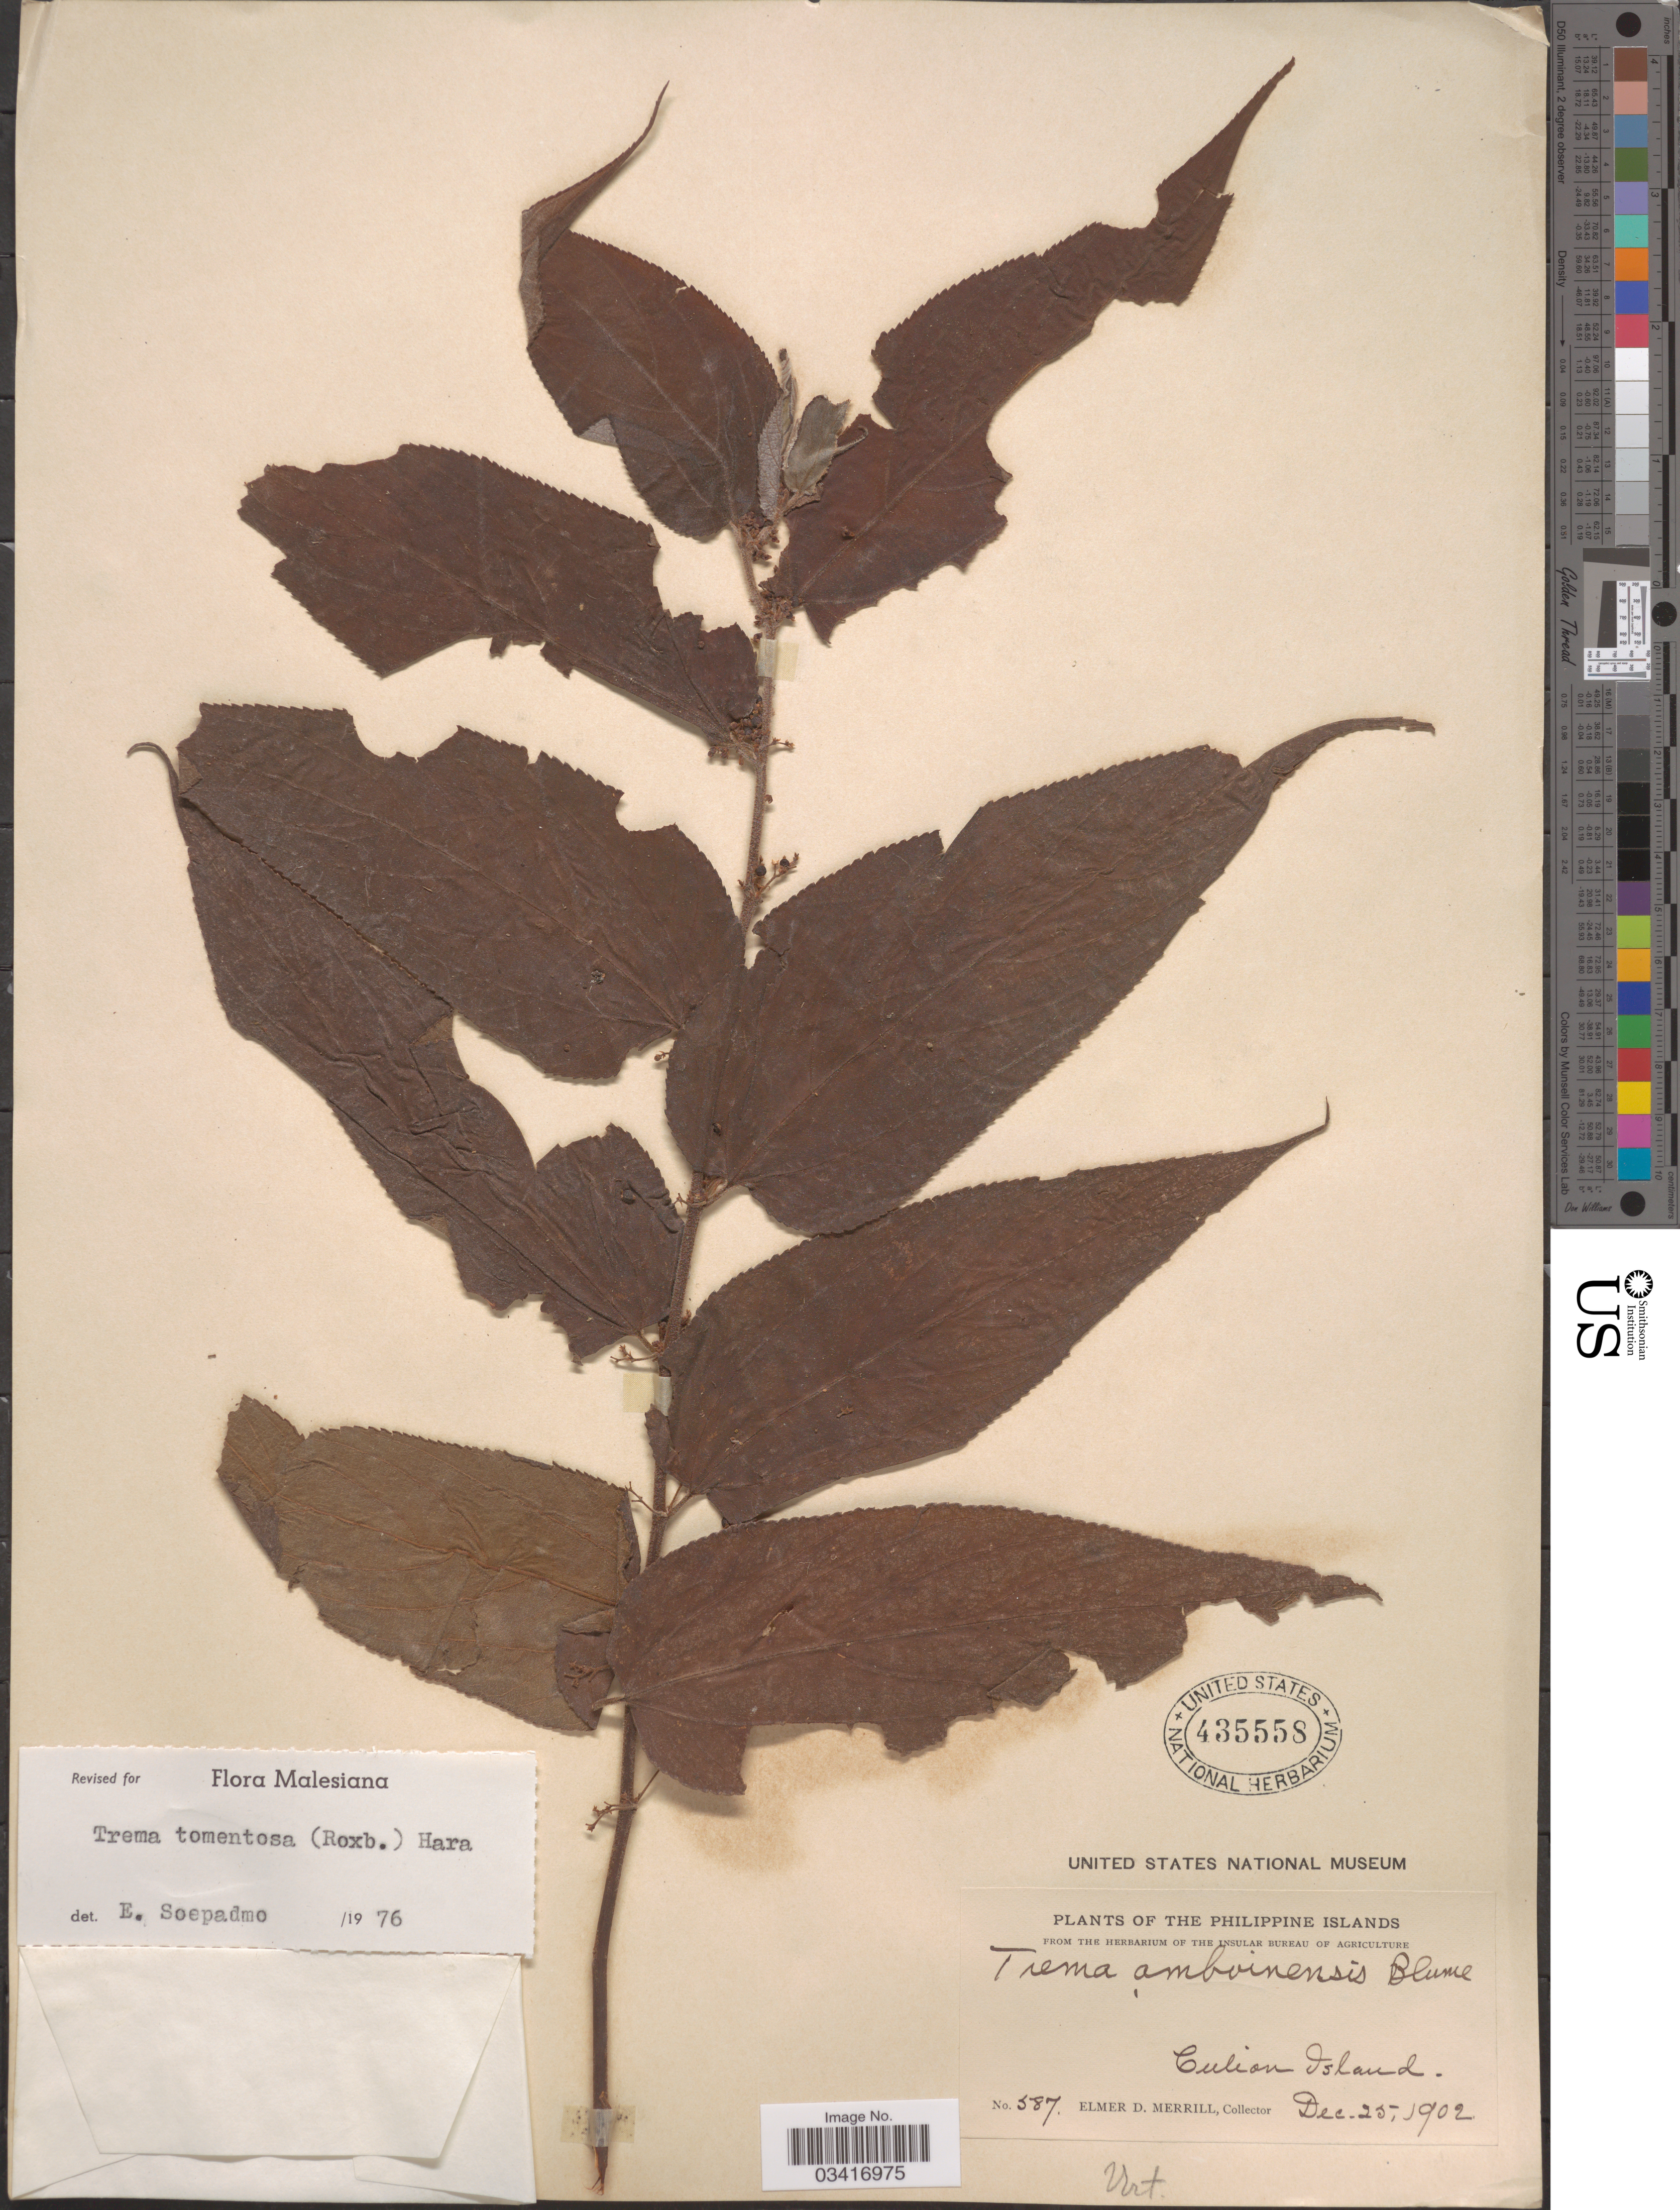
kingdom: Plantae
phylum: Tracheophyta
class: Magnoliopsida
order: Rosales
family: Cannabaceae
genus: Trema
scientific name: Trema tomentosum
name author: (Roxb.) Y. Hara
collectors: E. D. Merrill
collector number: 587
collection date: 1902-12-25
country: Philippines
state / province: Mimaropa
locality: Culion Island.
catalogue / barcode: US 435558